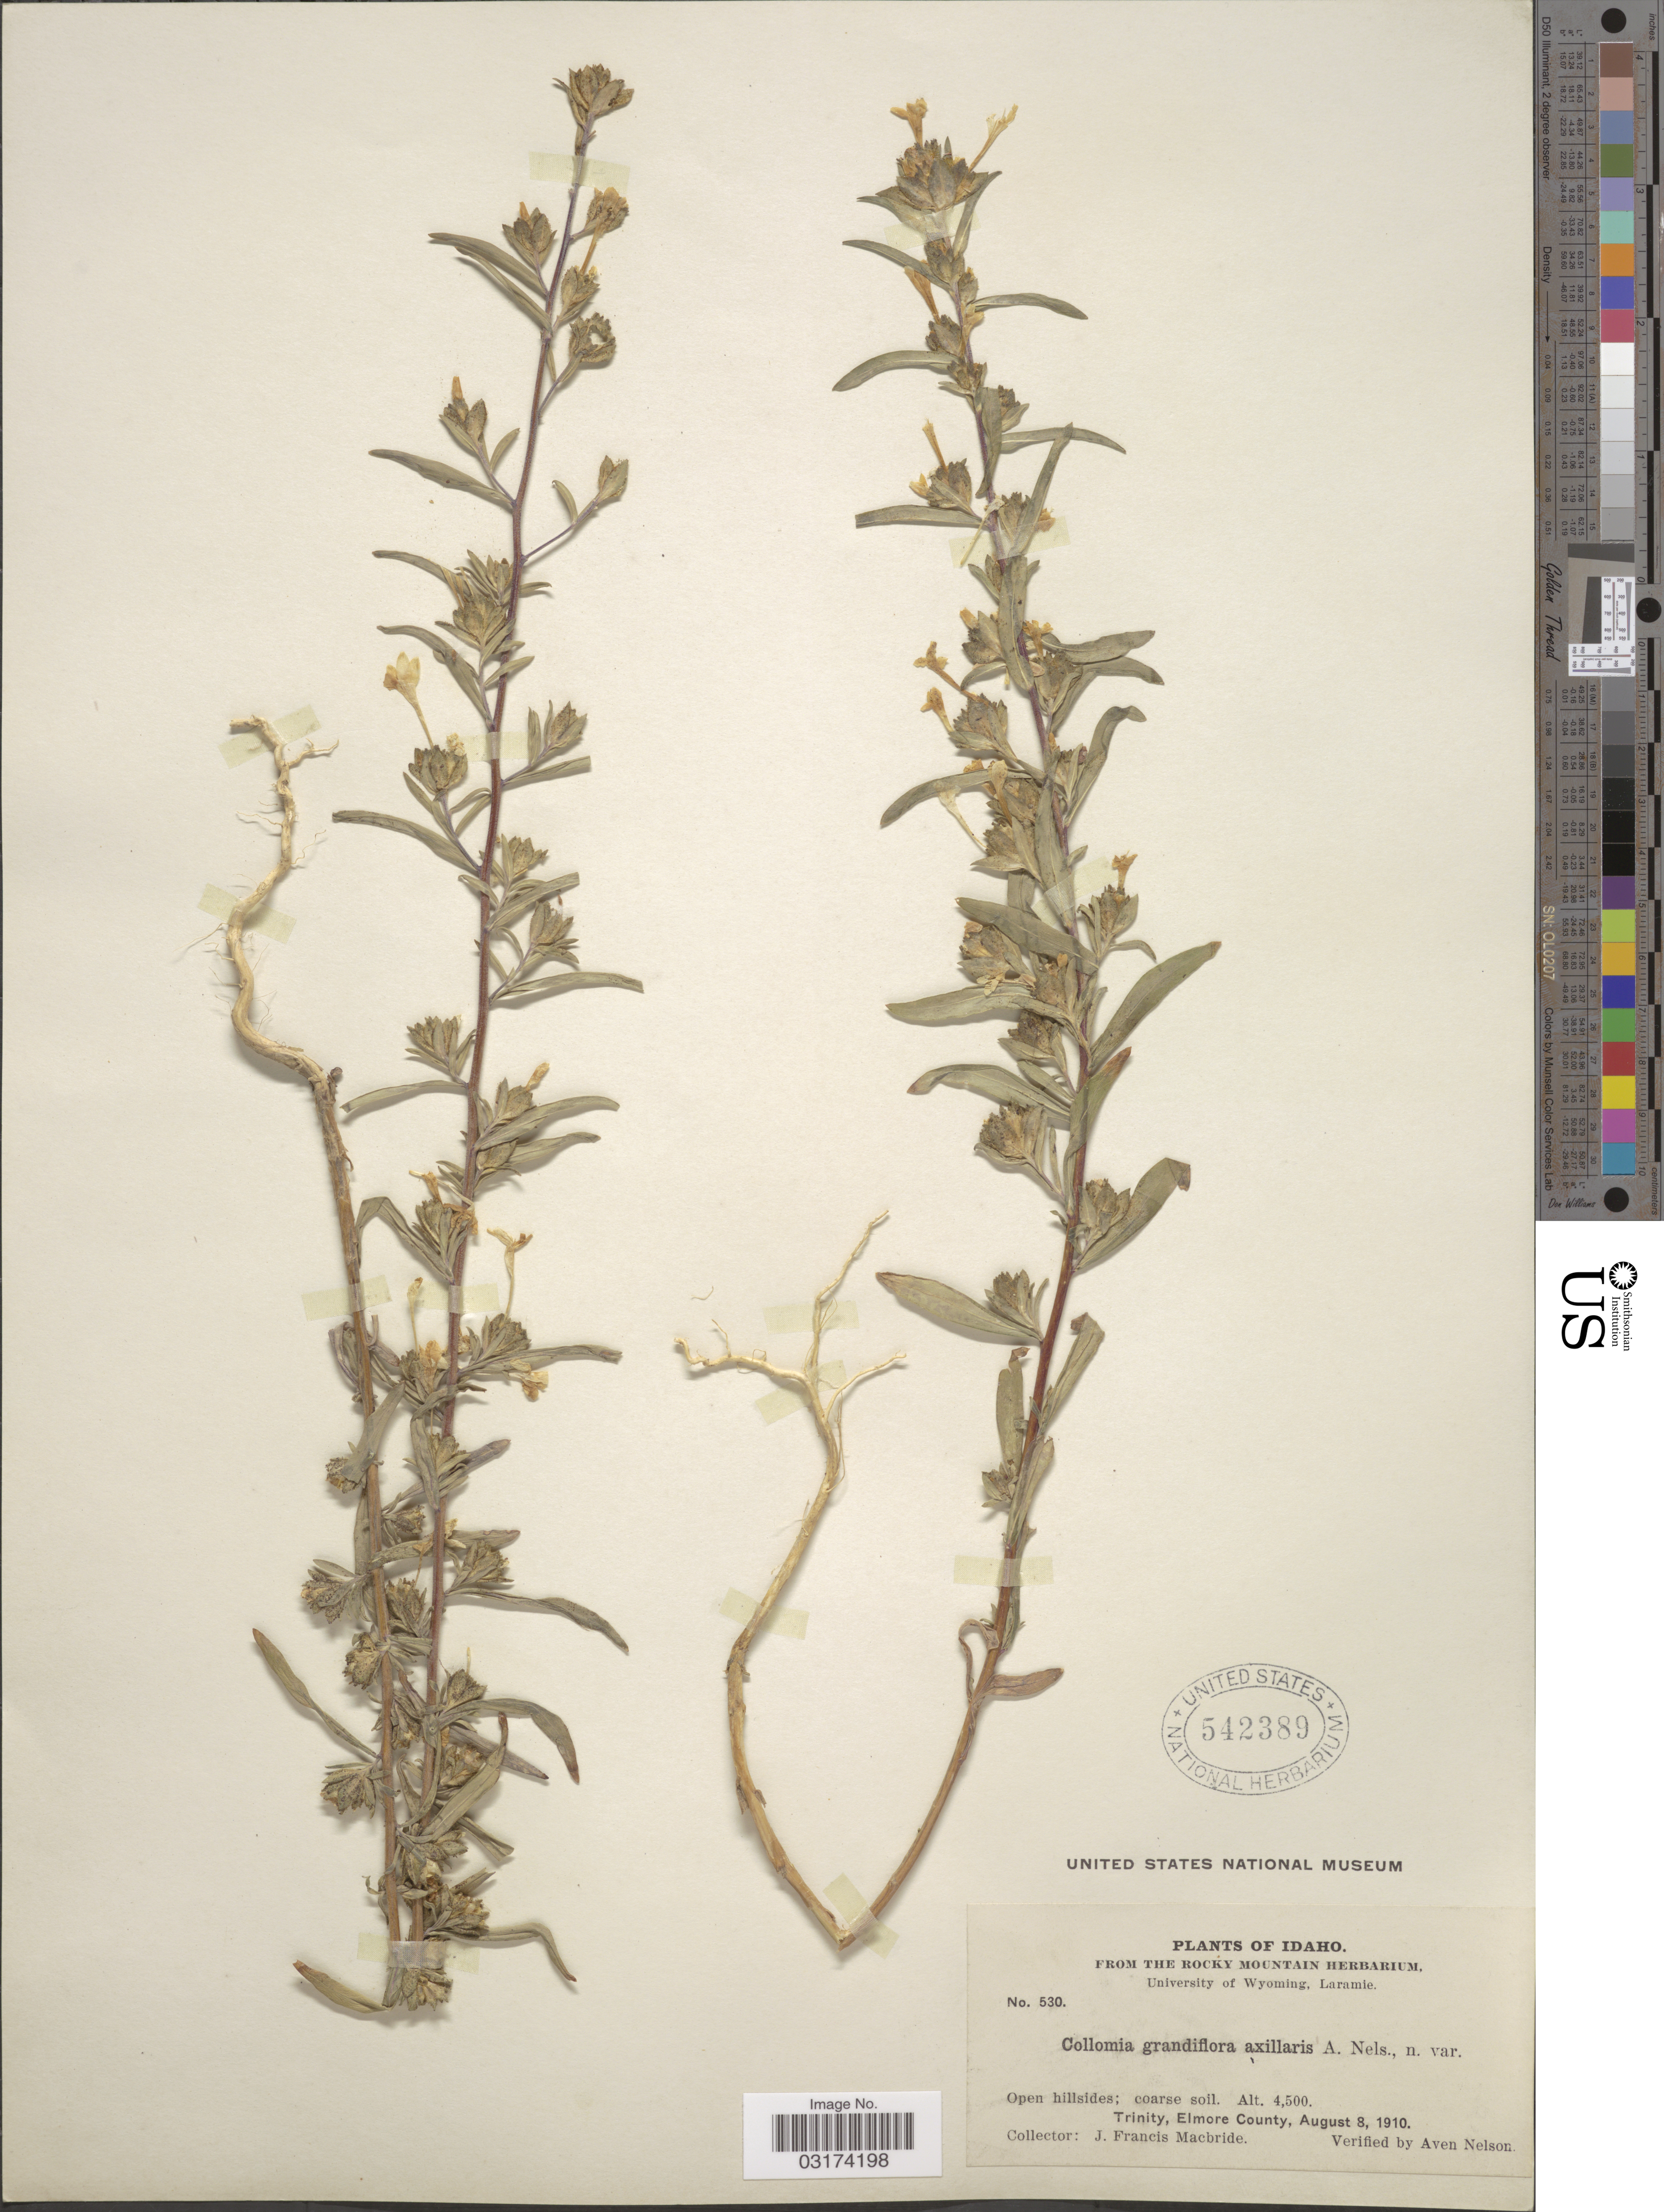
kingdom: Plantae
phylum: Tracheophyta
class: Magnoliopsida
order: Ericales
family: Polemoniaceae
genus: Collomia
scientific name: Collomia grandiflora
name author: Douglas ex Lindl.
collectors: J. F. Macbride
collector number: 530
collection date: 1910-08-08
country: United States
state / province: Idaho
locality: The Rocky Mountain. Open hillsides; coarse soil. Trinity, Elmore County.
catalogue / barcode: US 542389